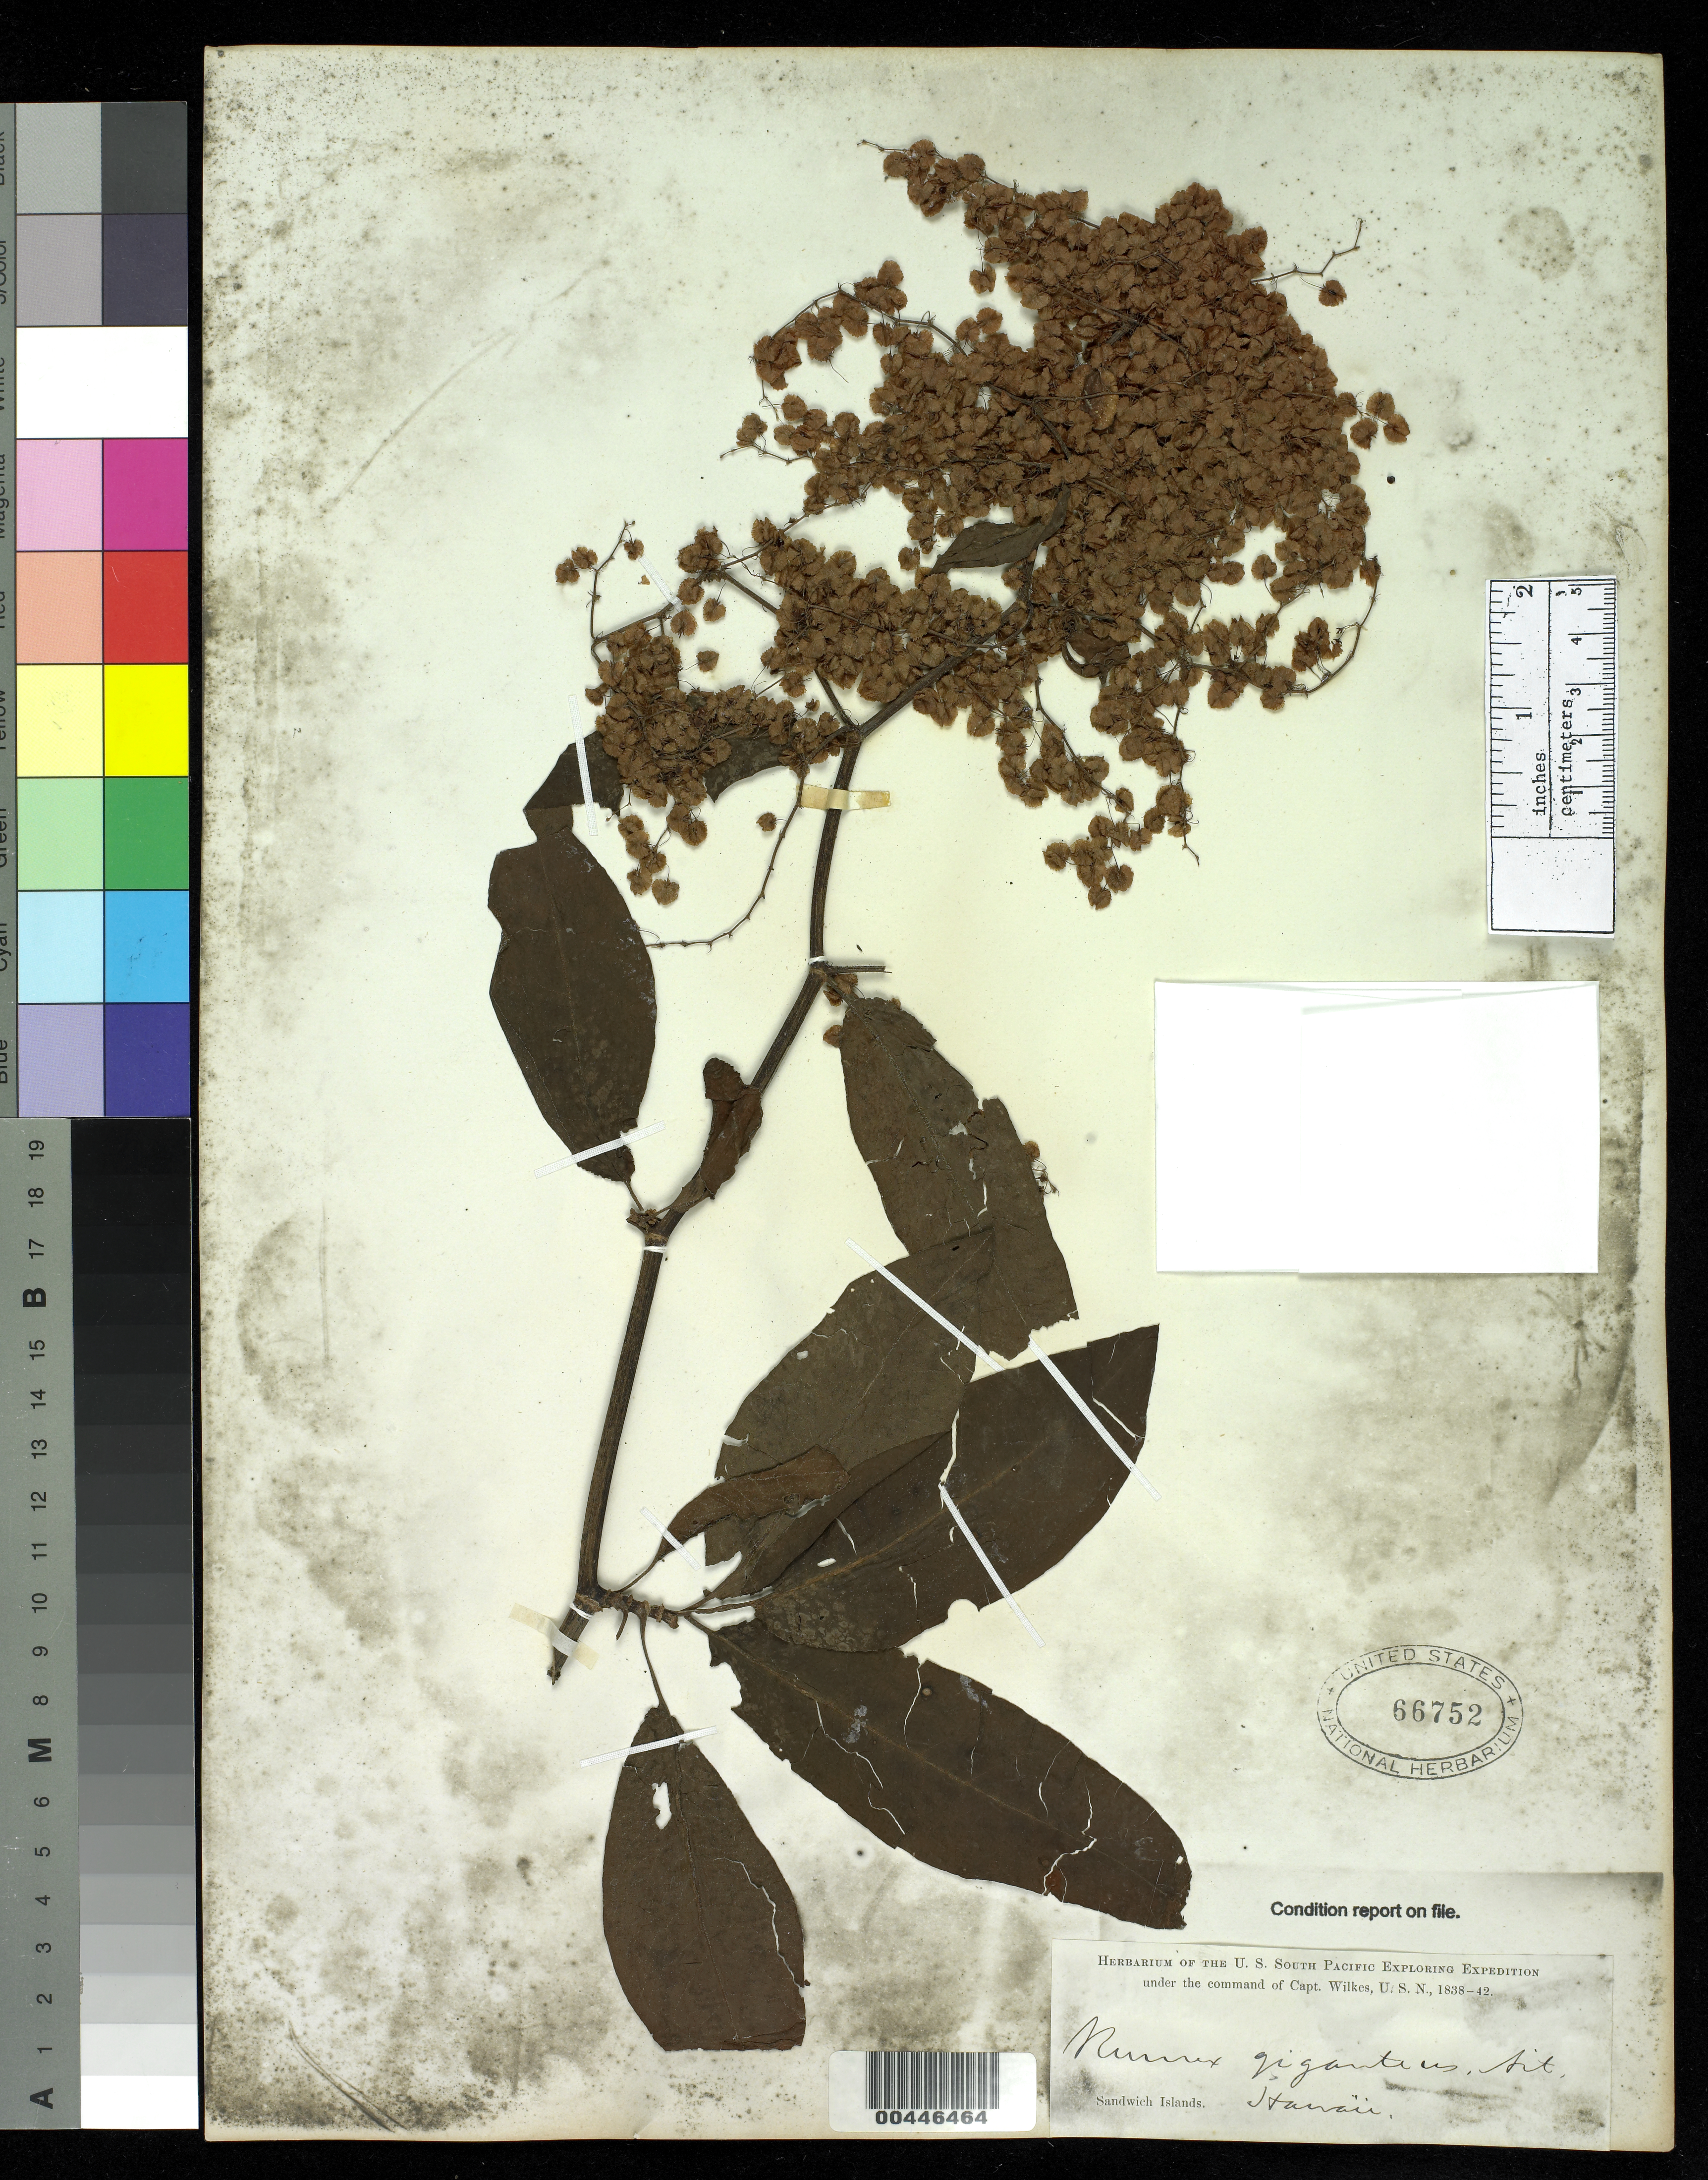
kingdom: Plantae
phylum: Tracheophyta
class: Magnoliopsida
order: Caryophyllales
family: Polygonaceae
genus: Rumex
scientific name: Rumex giganteus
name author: W.T. Aiton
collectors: Wilkes Explor. Exped.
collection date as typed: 1838 to -- --- 1842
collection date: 1838/1842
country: United States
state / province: Hawaii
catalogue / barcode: US 66752